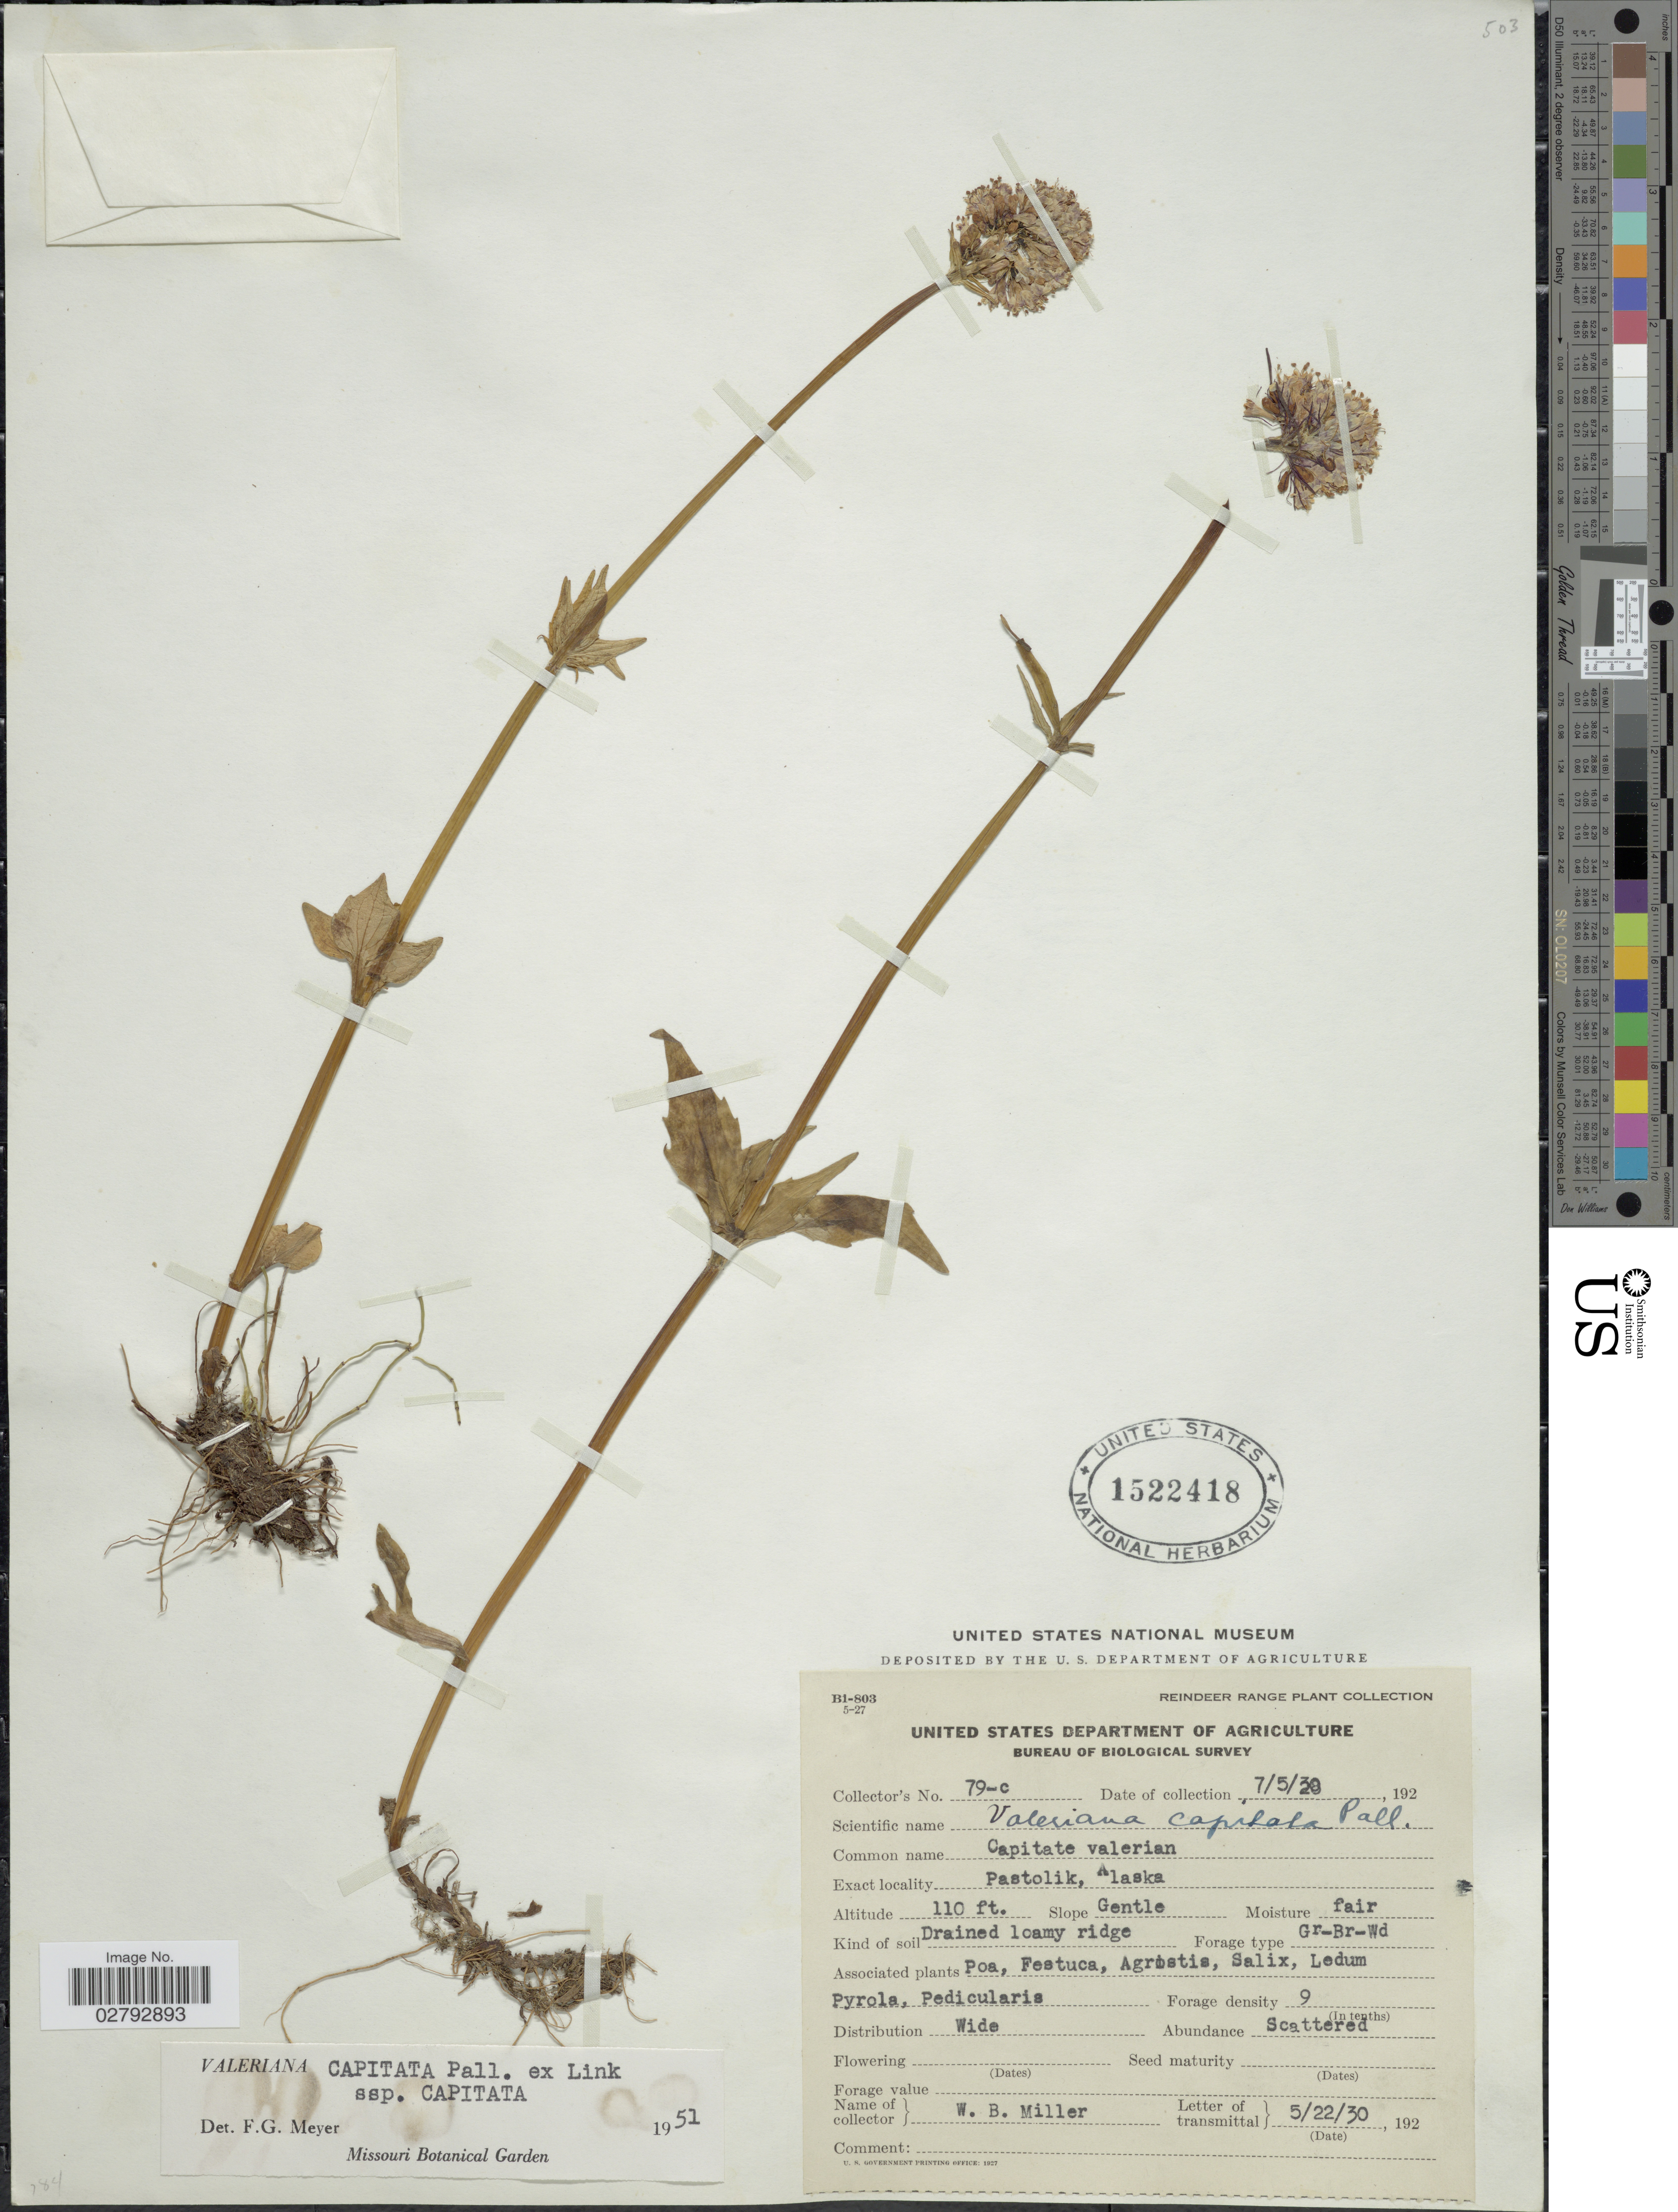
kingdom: Plantae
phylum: Tracheophyta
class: Magnoliopsida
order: Dipsacales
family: Caprifoliaceae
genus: Valeriana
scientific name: Valeriana capitata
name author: Link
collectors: W. Miller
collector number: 79-c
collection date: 1930-07-05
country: United States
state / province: Alaska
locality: Pastolik.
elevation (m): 34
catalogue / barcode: US 1522418